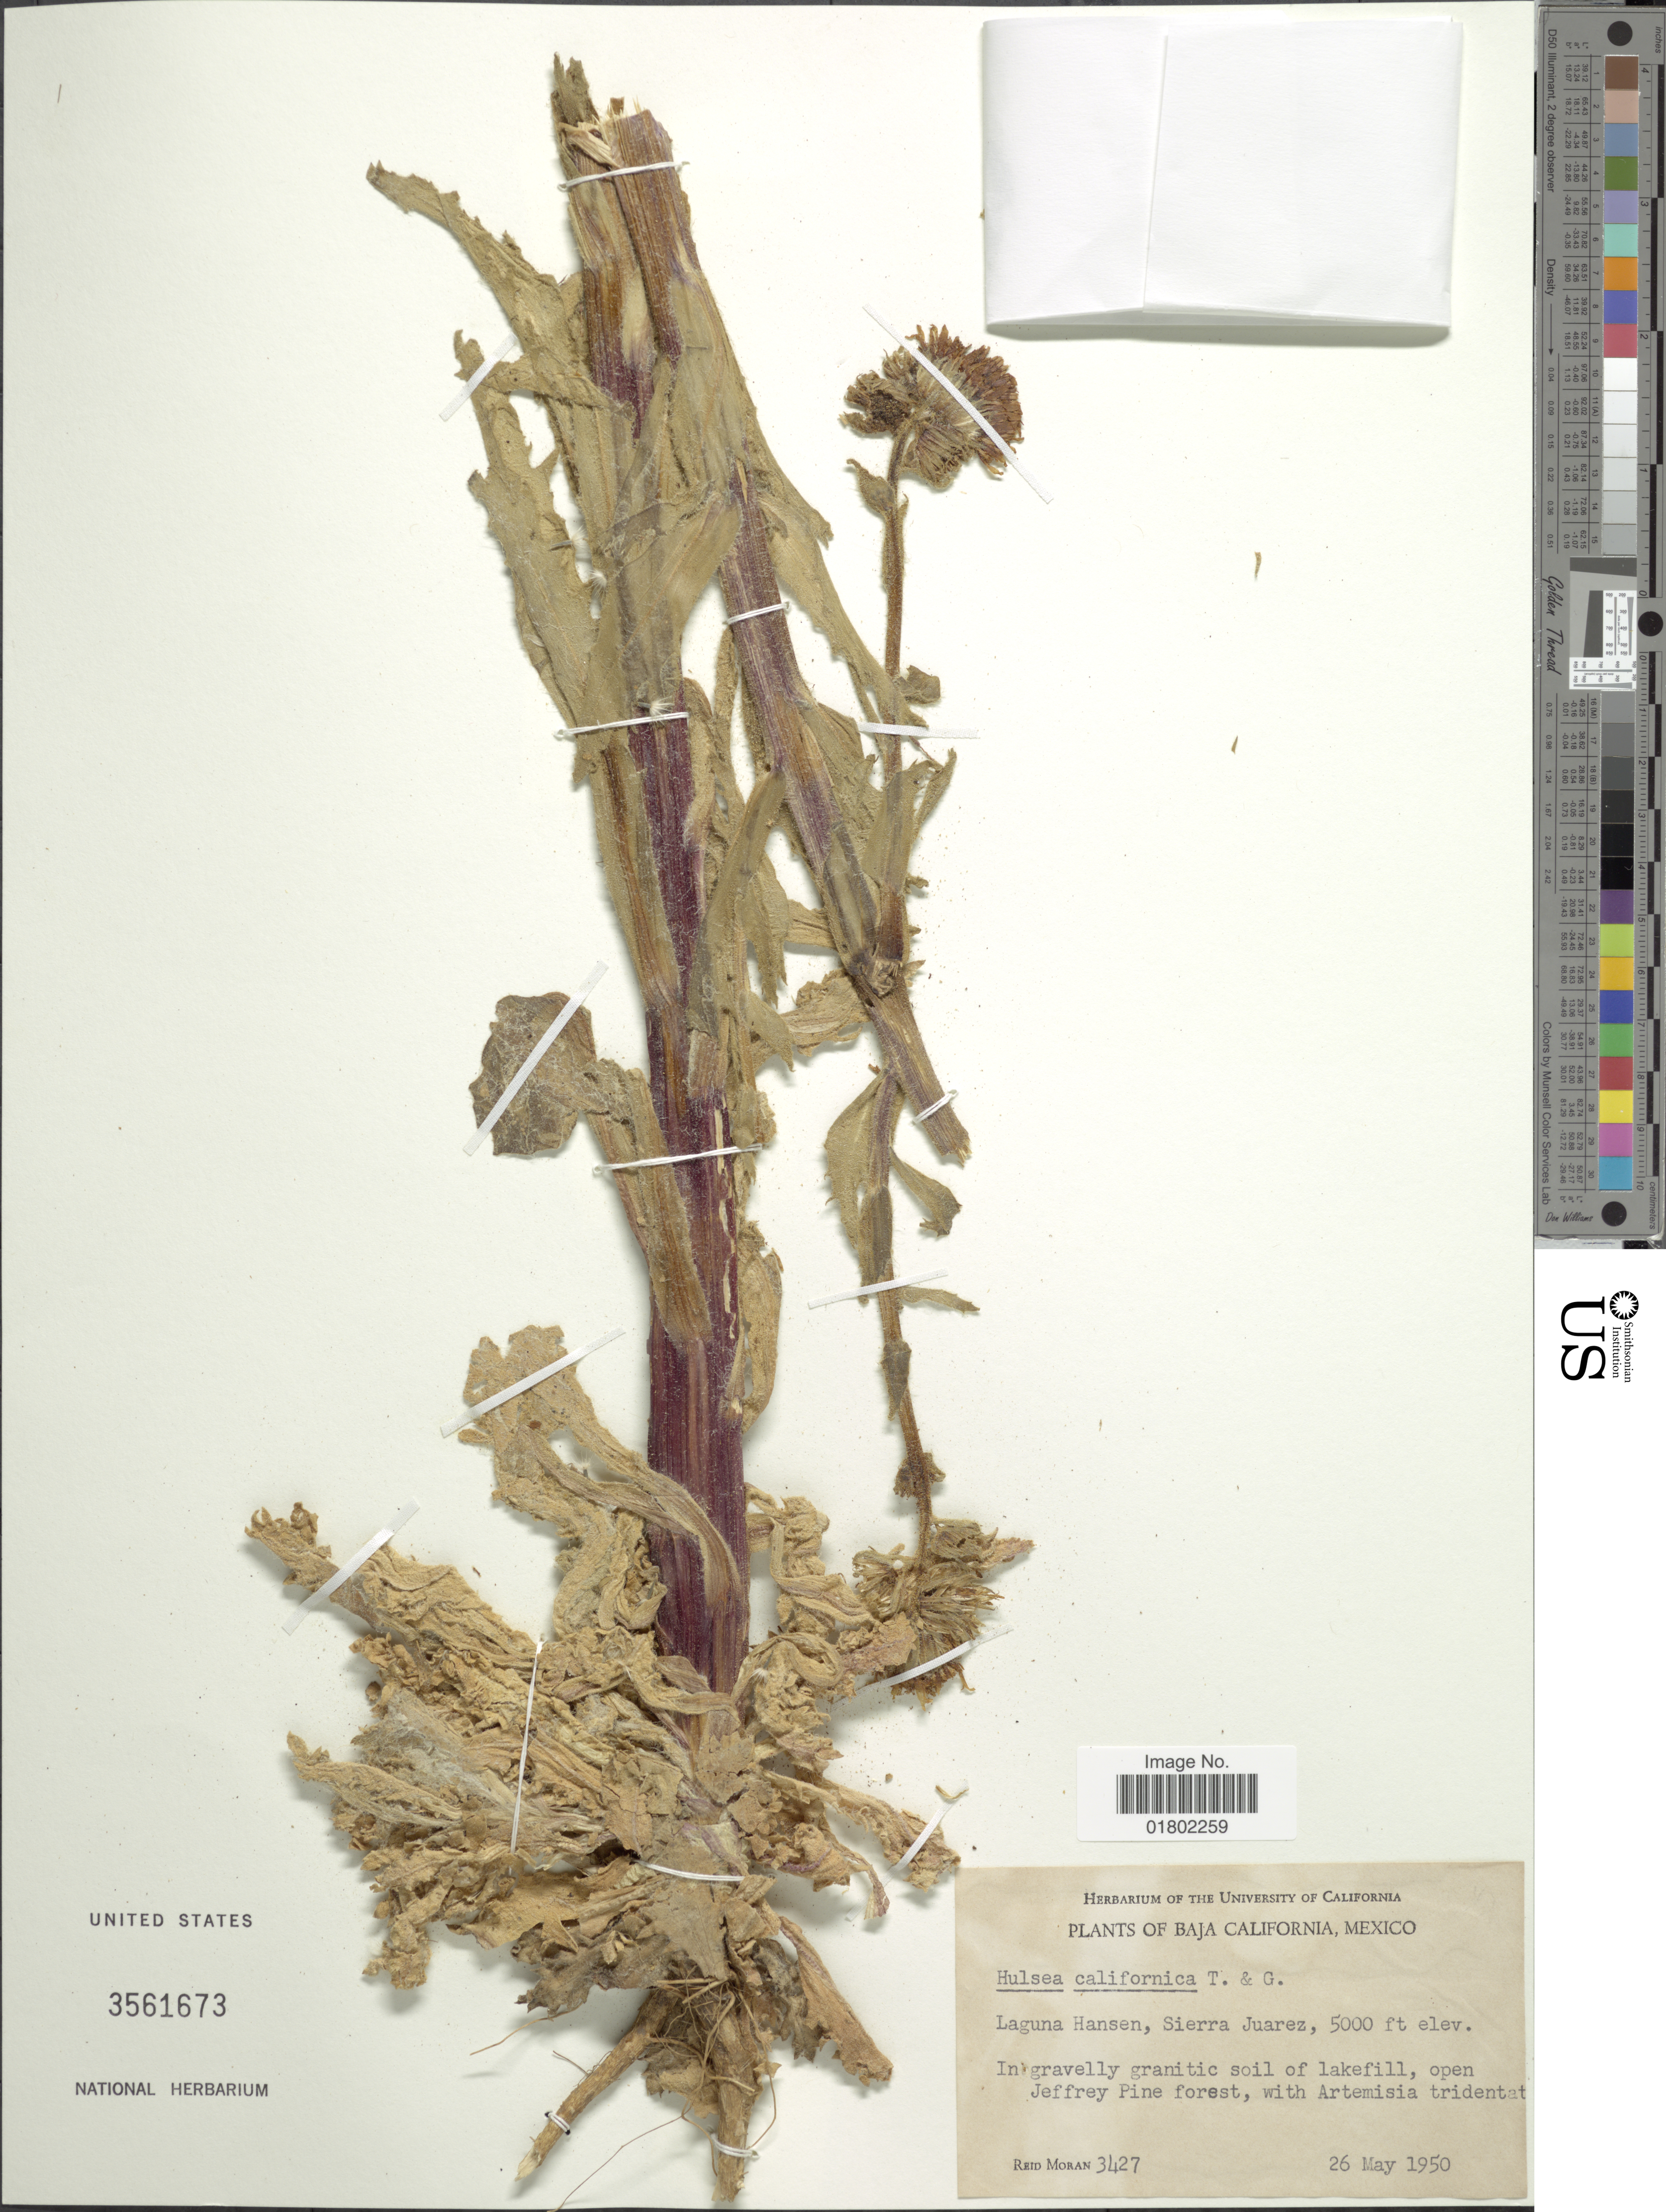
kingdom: Plantae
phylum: Tracheophyta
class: Magnoliopsida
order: Asterales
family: Asteraceae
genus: Hulsea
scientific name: Hulsea californica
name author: Torr. & A. Gray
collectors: R. V. Moran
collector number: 3427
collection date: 1950-05-26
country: Mexico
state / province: Baja California Norte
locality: Laguna Hansen, Sierra Juarez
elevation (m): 1524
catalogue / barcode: US 3561673